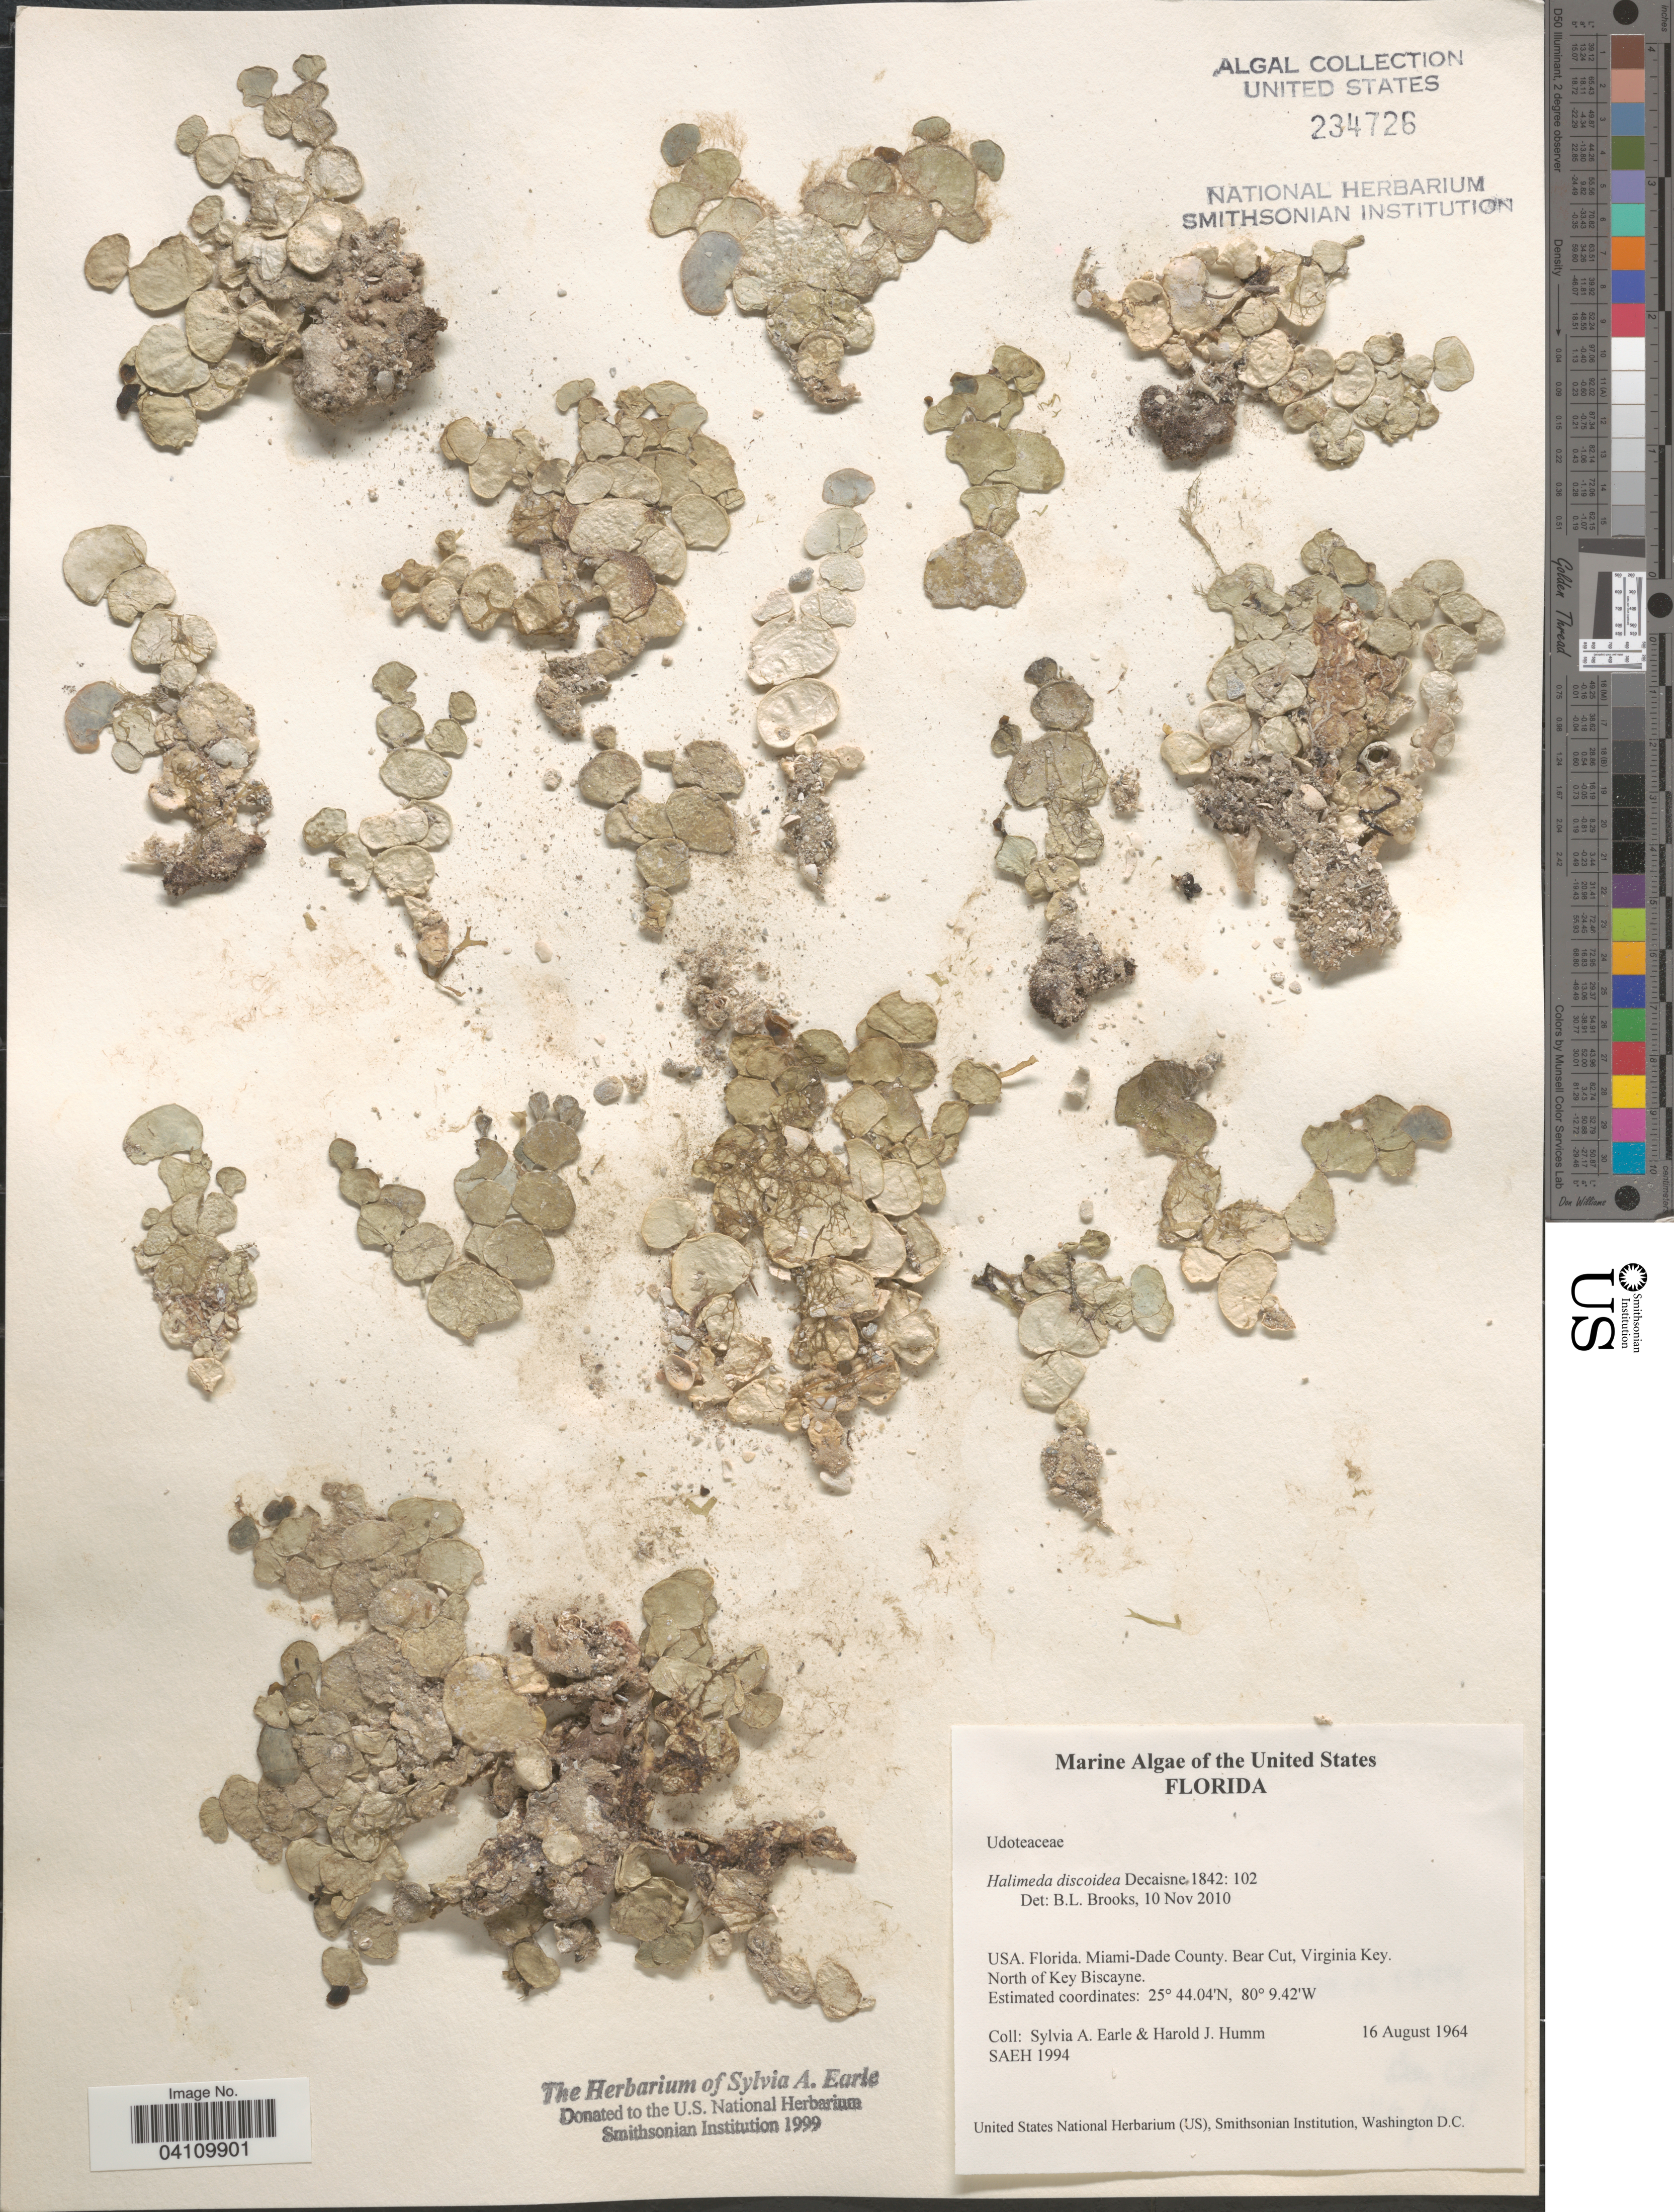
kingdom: Plantae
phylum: Chlorophyta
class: Ulvophyceae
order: Bryopsidales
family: Halimedaceae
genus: Halimeda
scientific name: Halimeda discoidea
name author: Decne.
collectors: S. A. Earle & H. J. Humm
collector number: SAEH 1994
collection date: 1964-08-16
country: United States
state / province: Florida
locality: Miami-Dade County. Bear Cut, Virginia Key. North of Key Biscayne.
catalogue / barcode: US 234726